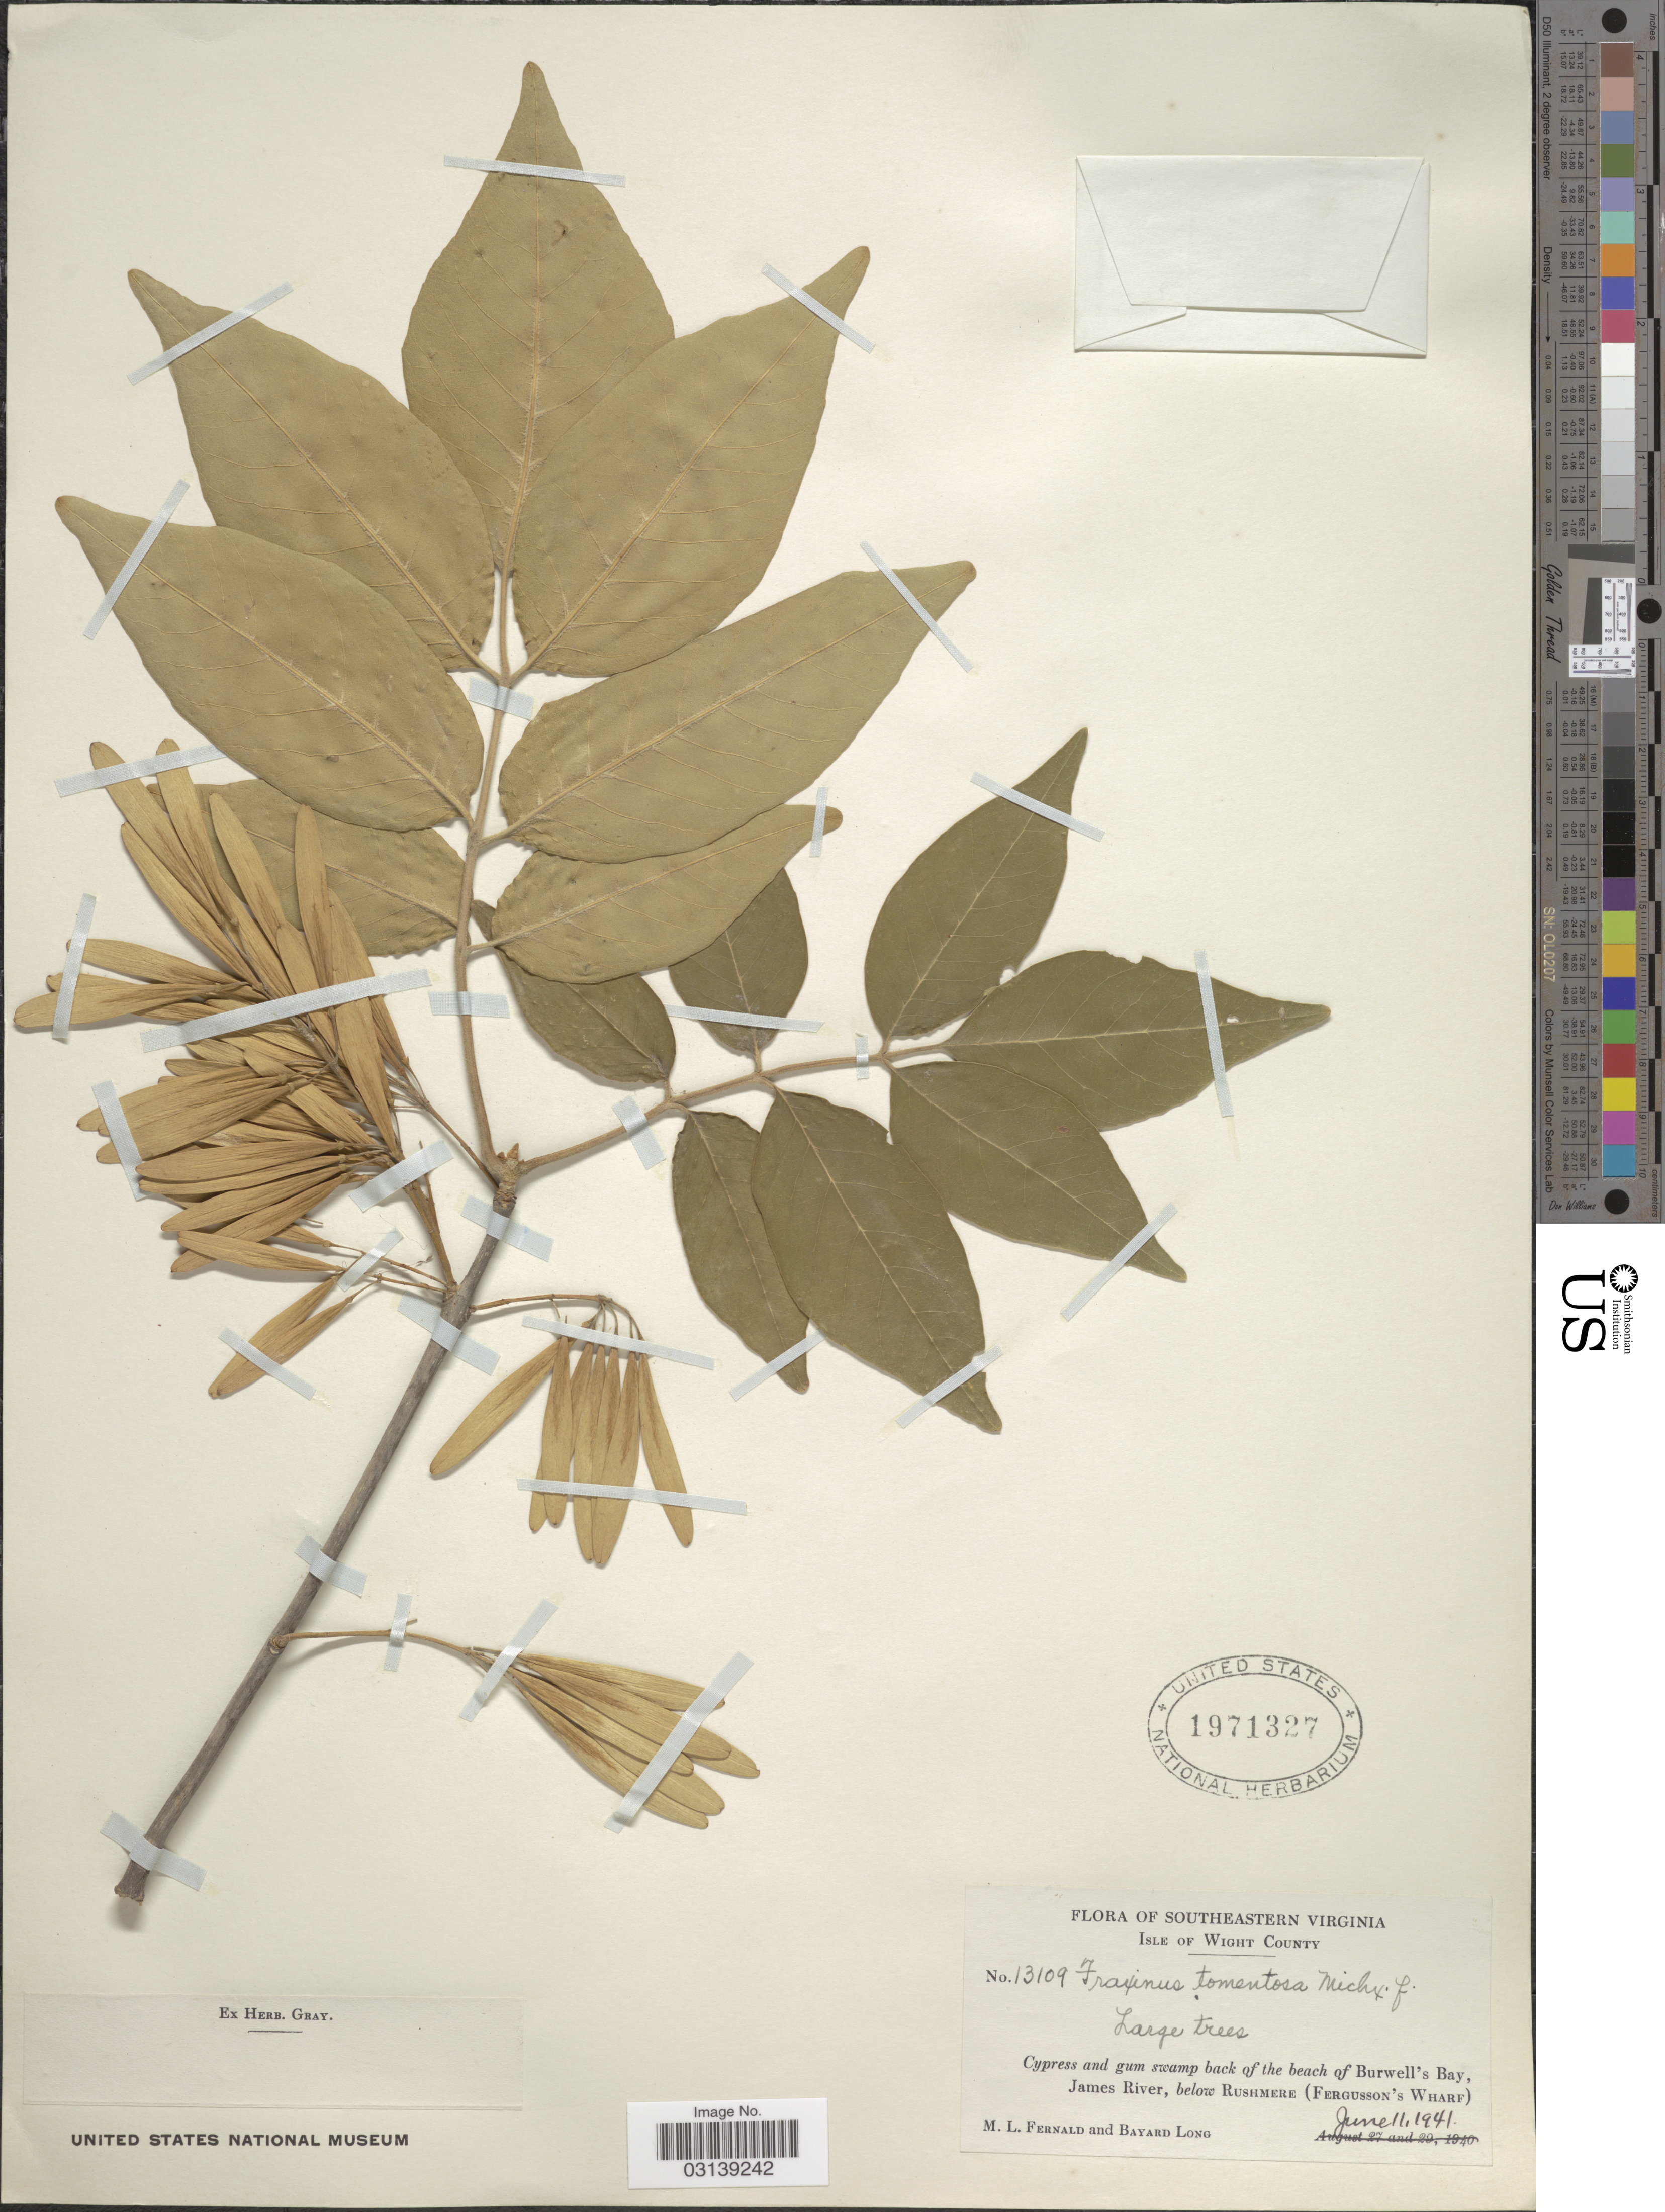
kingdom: Plantae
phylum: Tracheophyta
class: Magnoliopsida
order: Lamiales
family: Oleaceae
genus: Fraxinus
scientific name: Fraxinus pennsylvanica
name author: Marshall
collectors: M. L. Fernald & B. Long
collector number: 13109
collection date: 1941-06-11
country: United States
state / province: Virginia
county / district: Isle of Wight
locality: Southeastern Virginia, Isle of Wight County, Cypress and gum swamp back of the beach of Burwell's Bay, James River, below Rushmere (Fergusson's Wharf).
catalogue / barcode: US 1971327